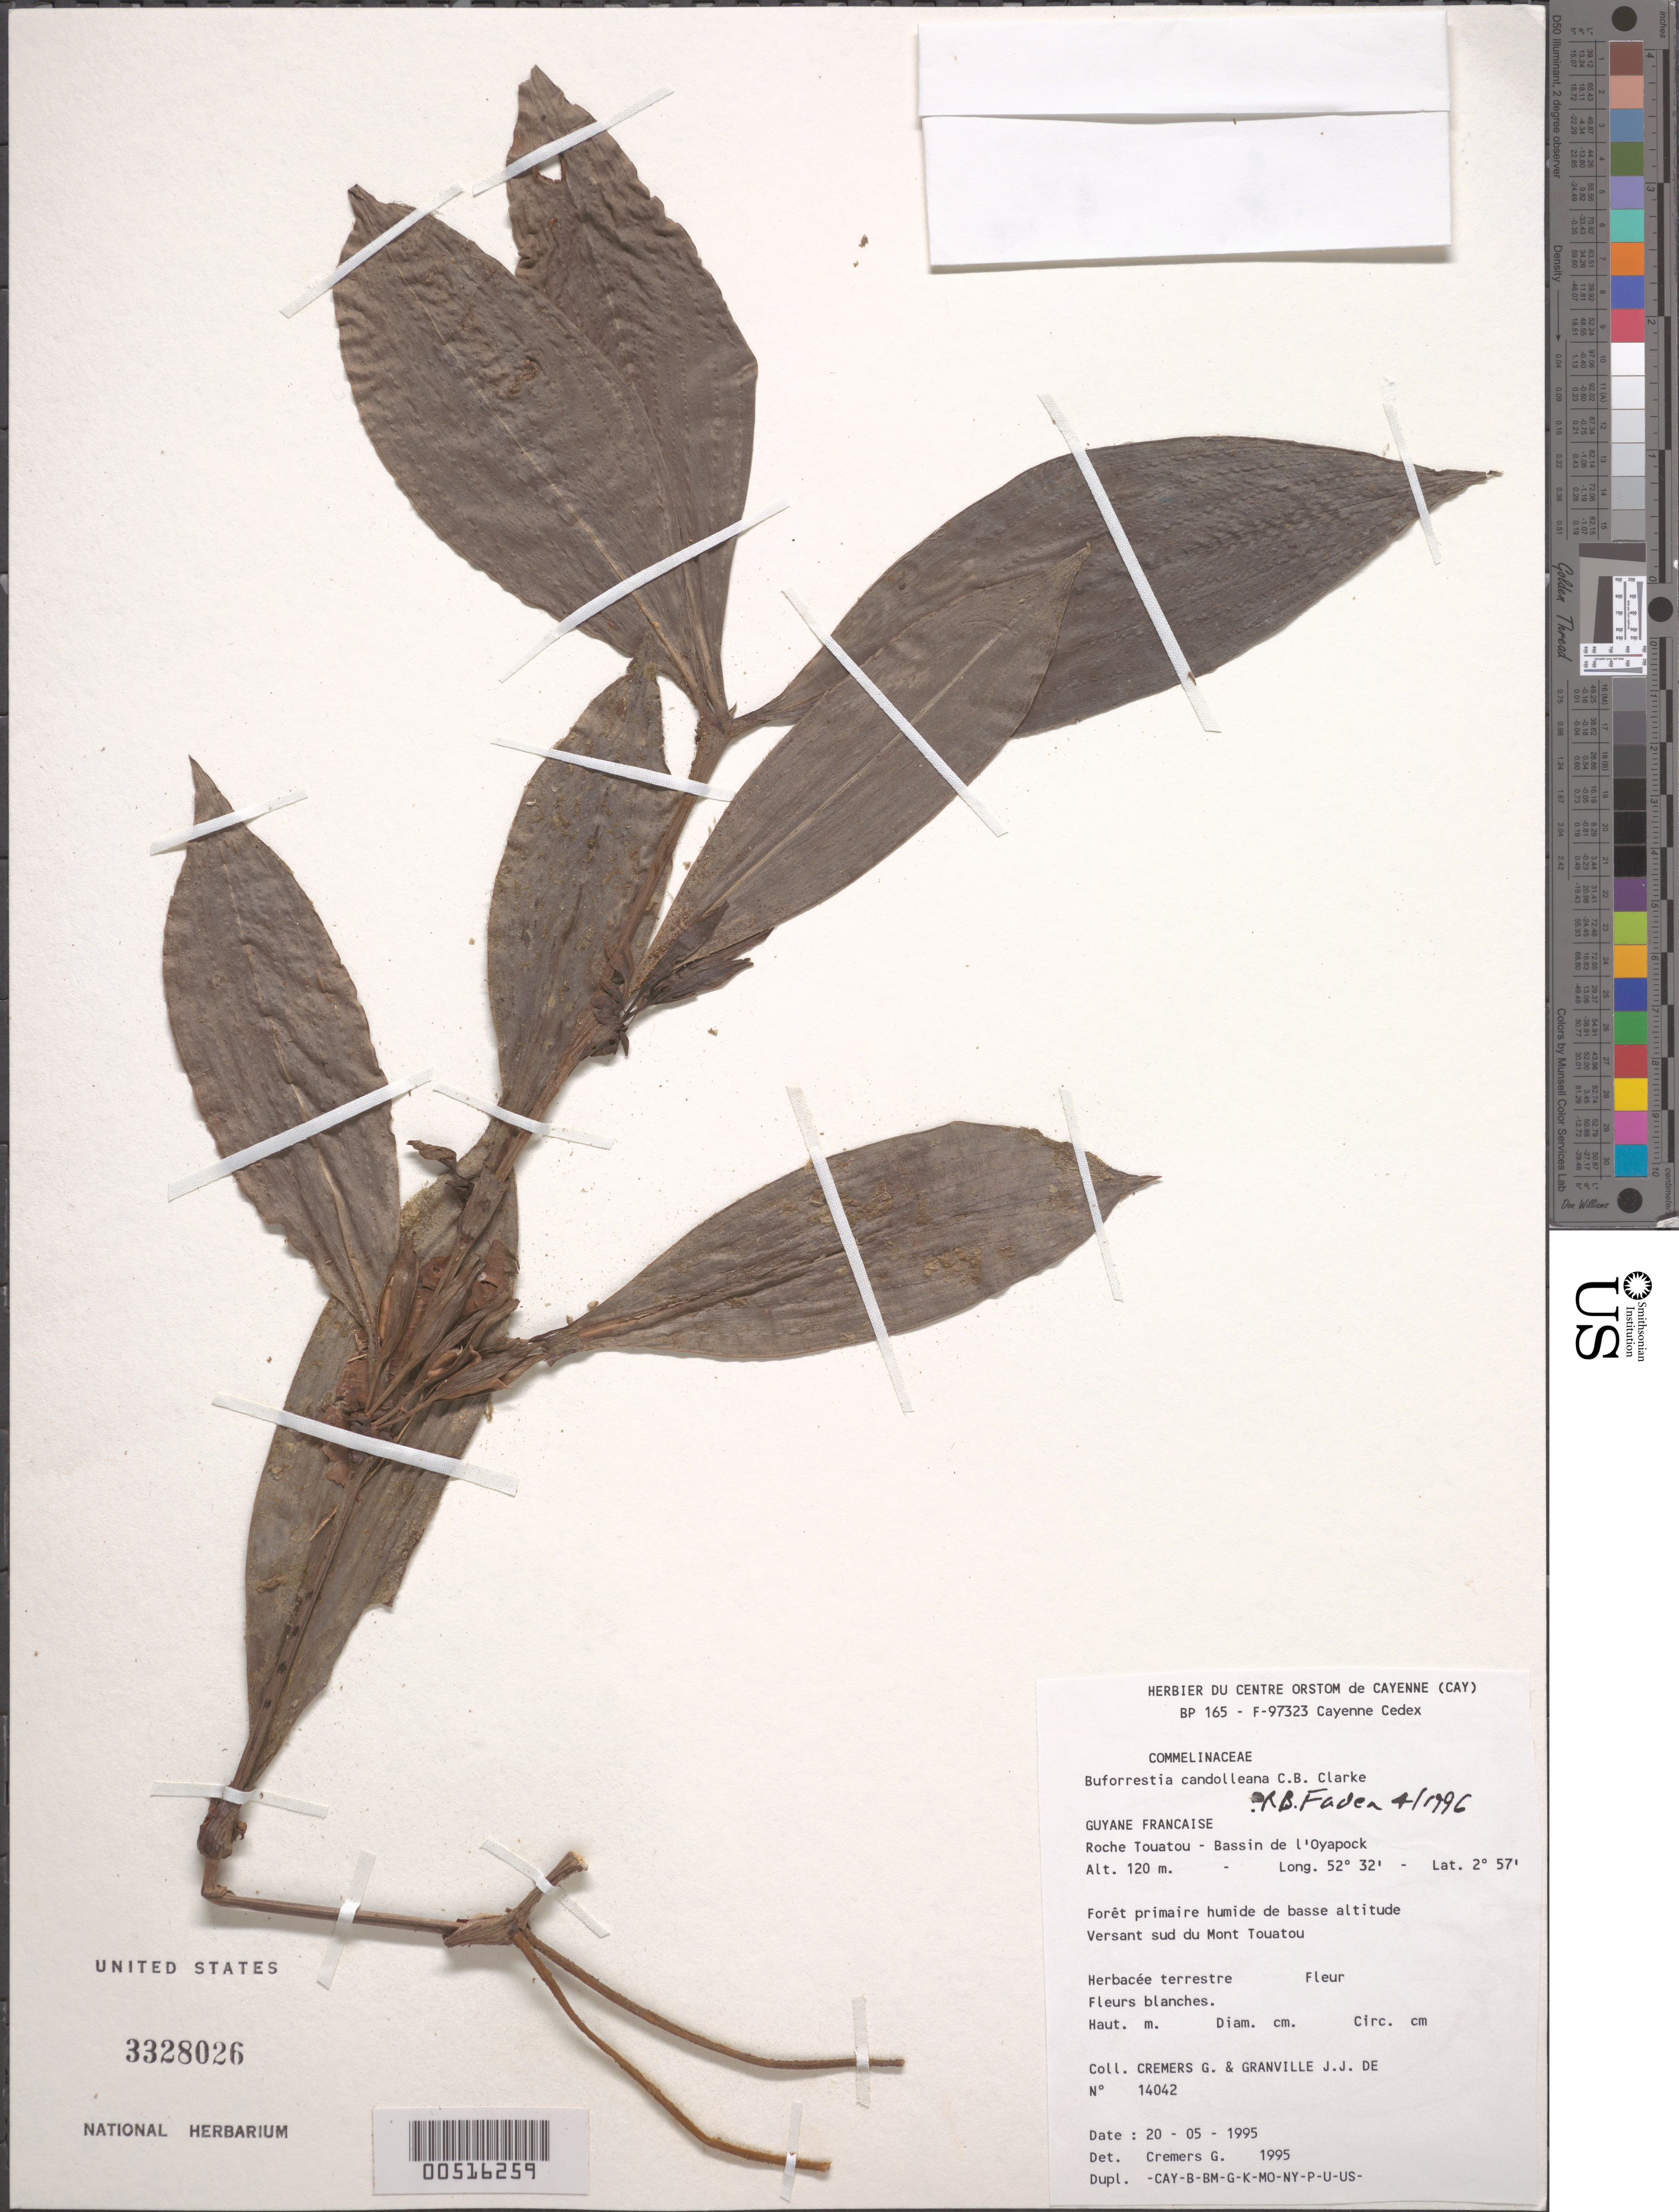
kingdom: Plantae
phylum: Tracheophyta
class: Liliopsida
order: Commelinales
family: Commelinaceae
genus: Buforrestia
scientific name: Buforrestia candolleana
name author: C.B. Clarke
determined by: Faden, Robert B., (US), Smithsonian Institution - National Museum of Natural History (UNITED STATES)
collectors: G. Cremers & J.-J. de Granville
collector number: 14042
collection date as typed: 20 May 1995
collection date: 1995-05-20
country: French Guiana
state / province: Cayenne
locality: Roche touatou - bassin de l'oyapock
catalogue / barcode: US 3328026